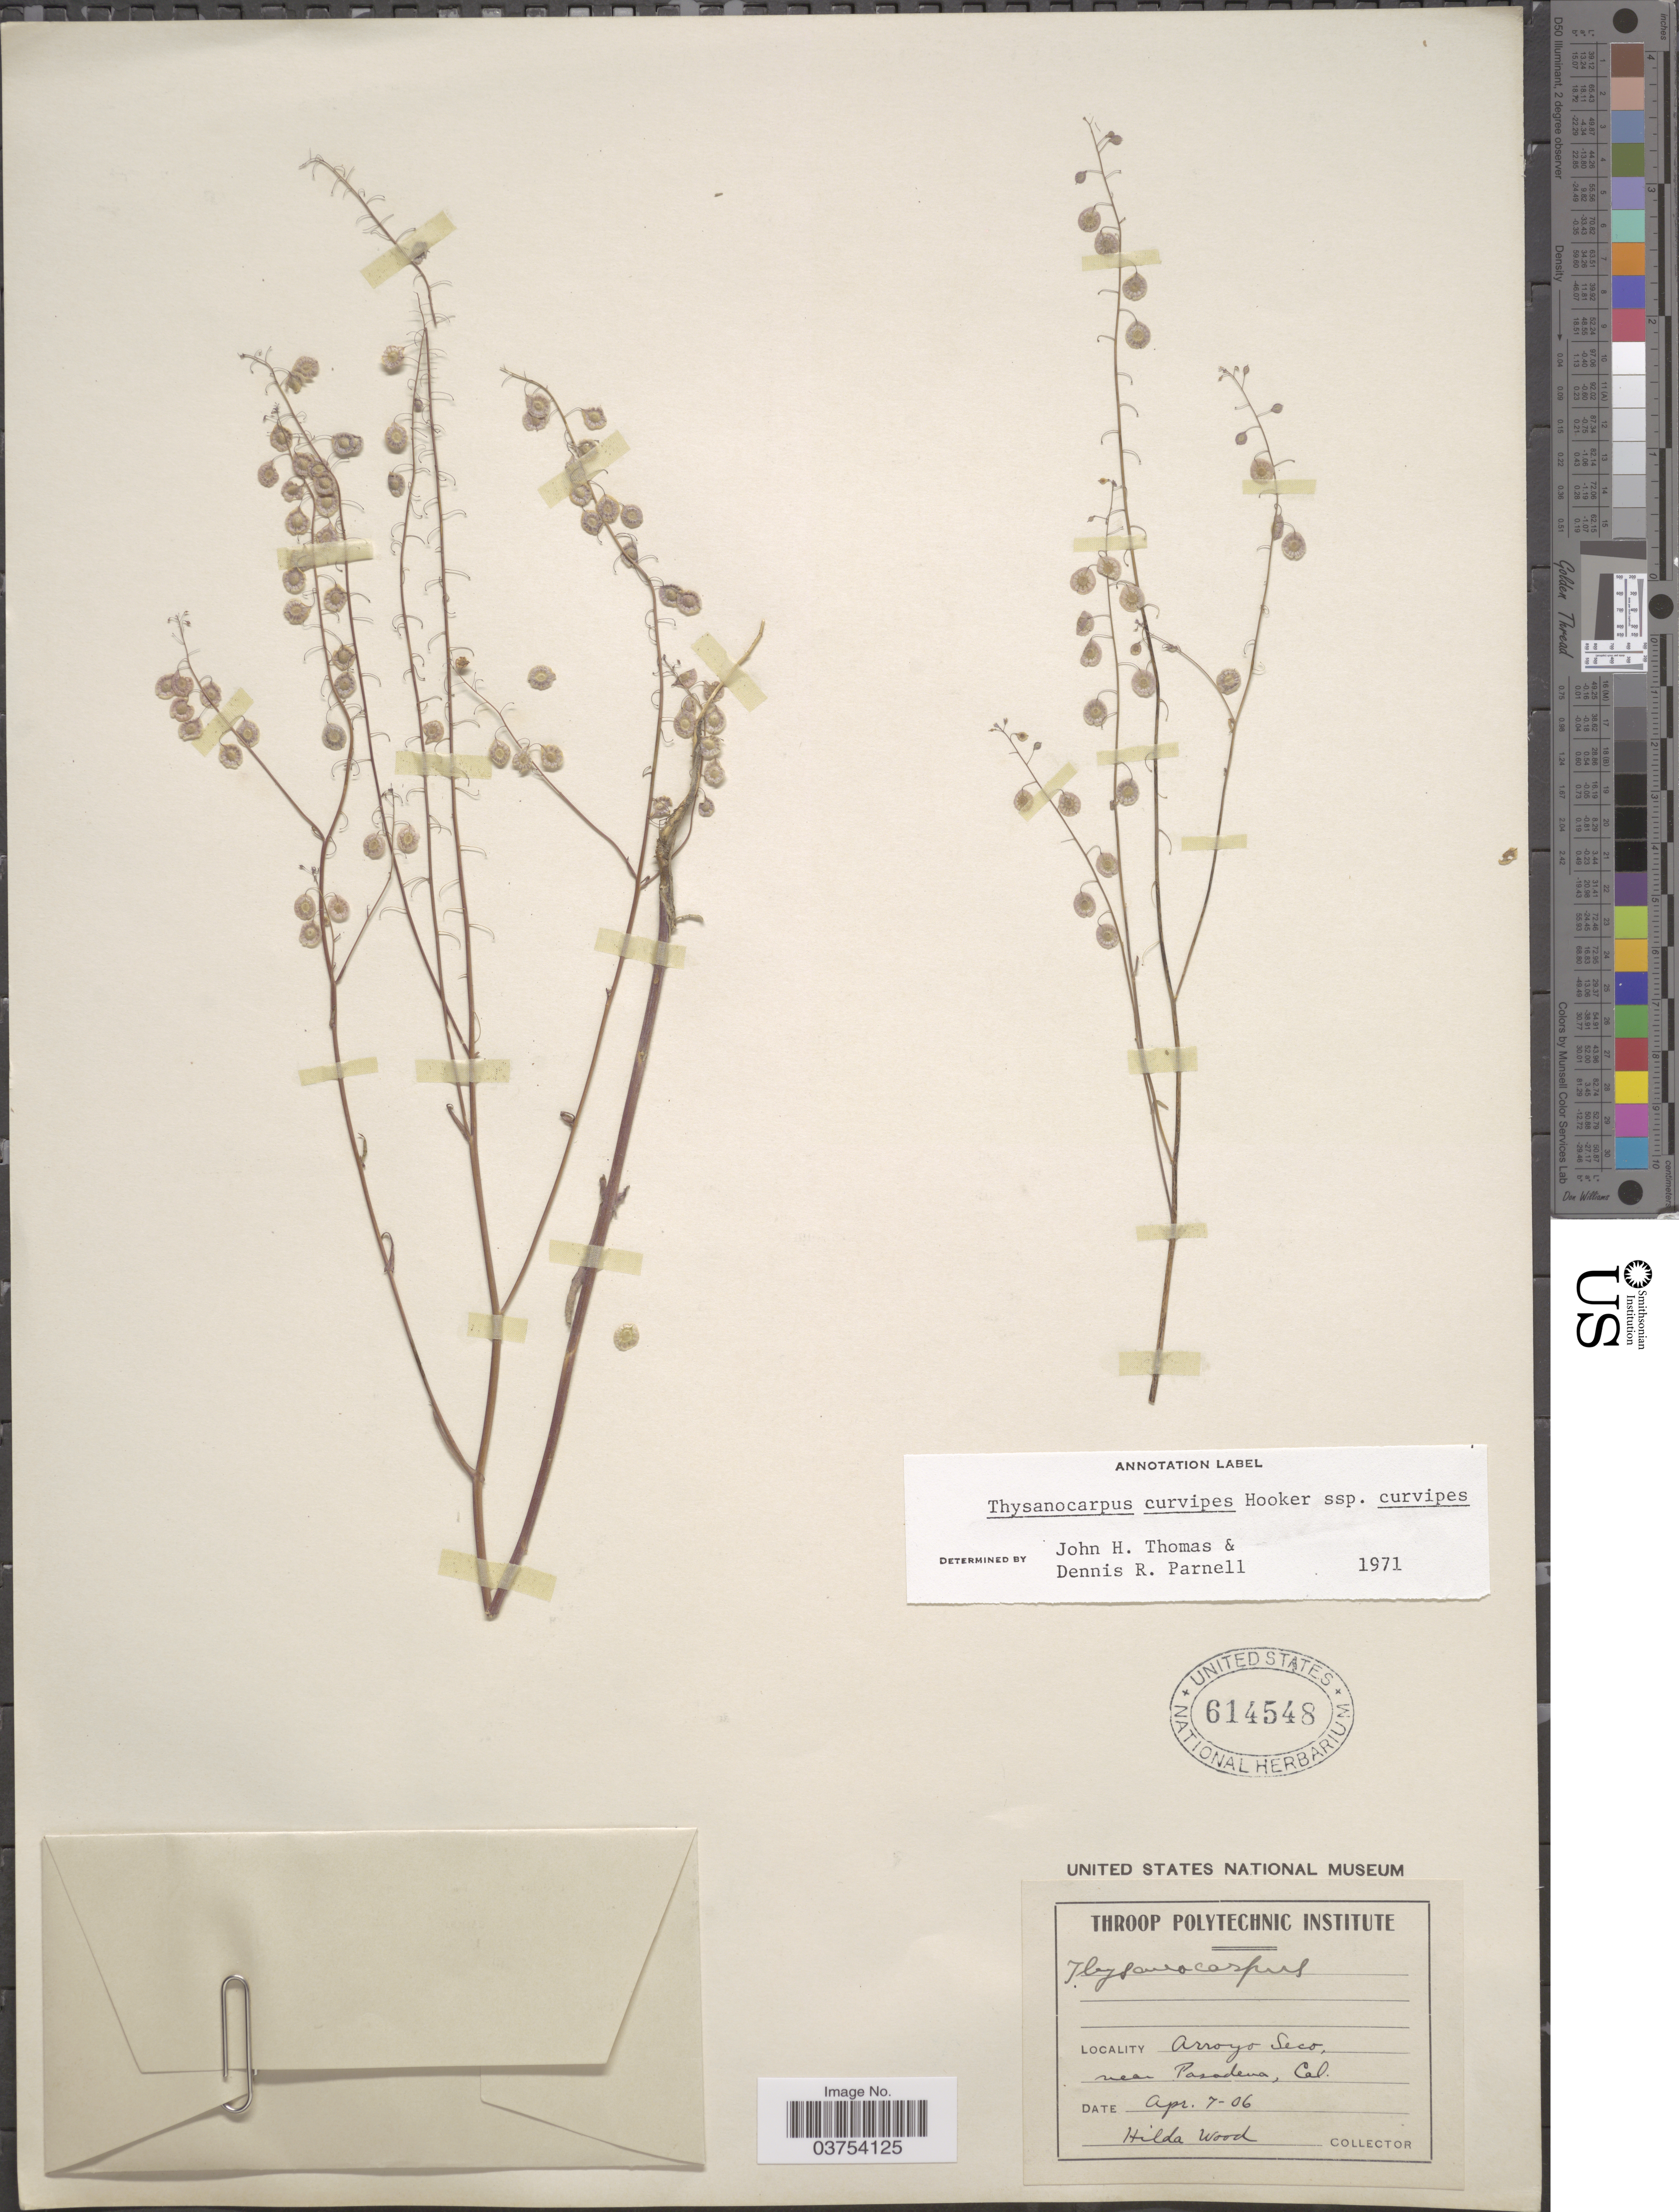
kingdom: Plantae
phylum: Tracheophyta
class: Magnoliopsida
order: Brassicales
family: Brassicaceae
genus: Thysanocarpus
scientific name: Thysanocarpus curvipes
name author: Hook.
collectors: H. Wood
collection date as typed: Transcribed d/m/y: 7/4/6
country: United States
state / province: California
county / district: Los Angeles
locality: Arroyo Seco, near Pasadena.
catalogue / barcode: US 614548